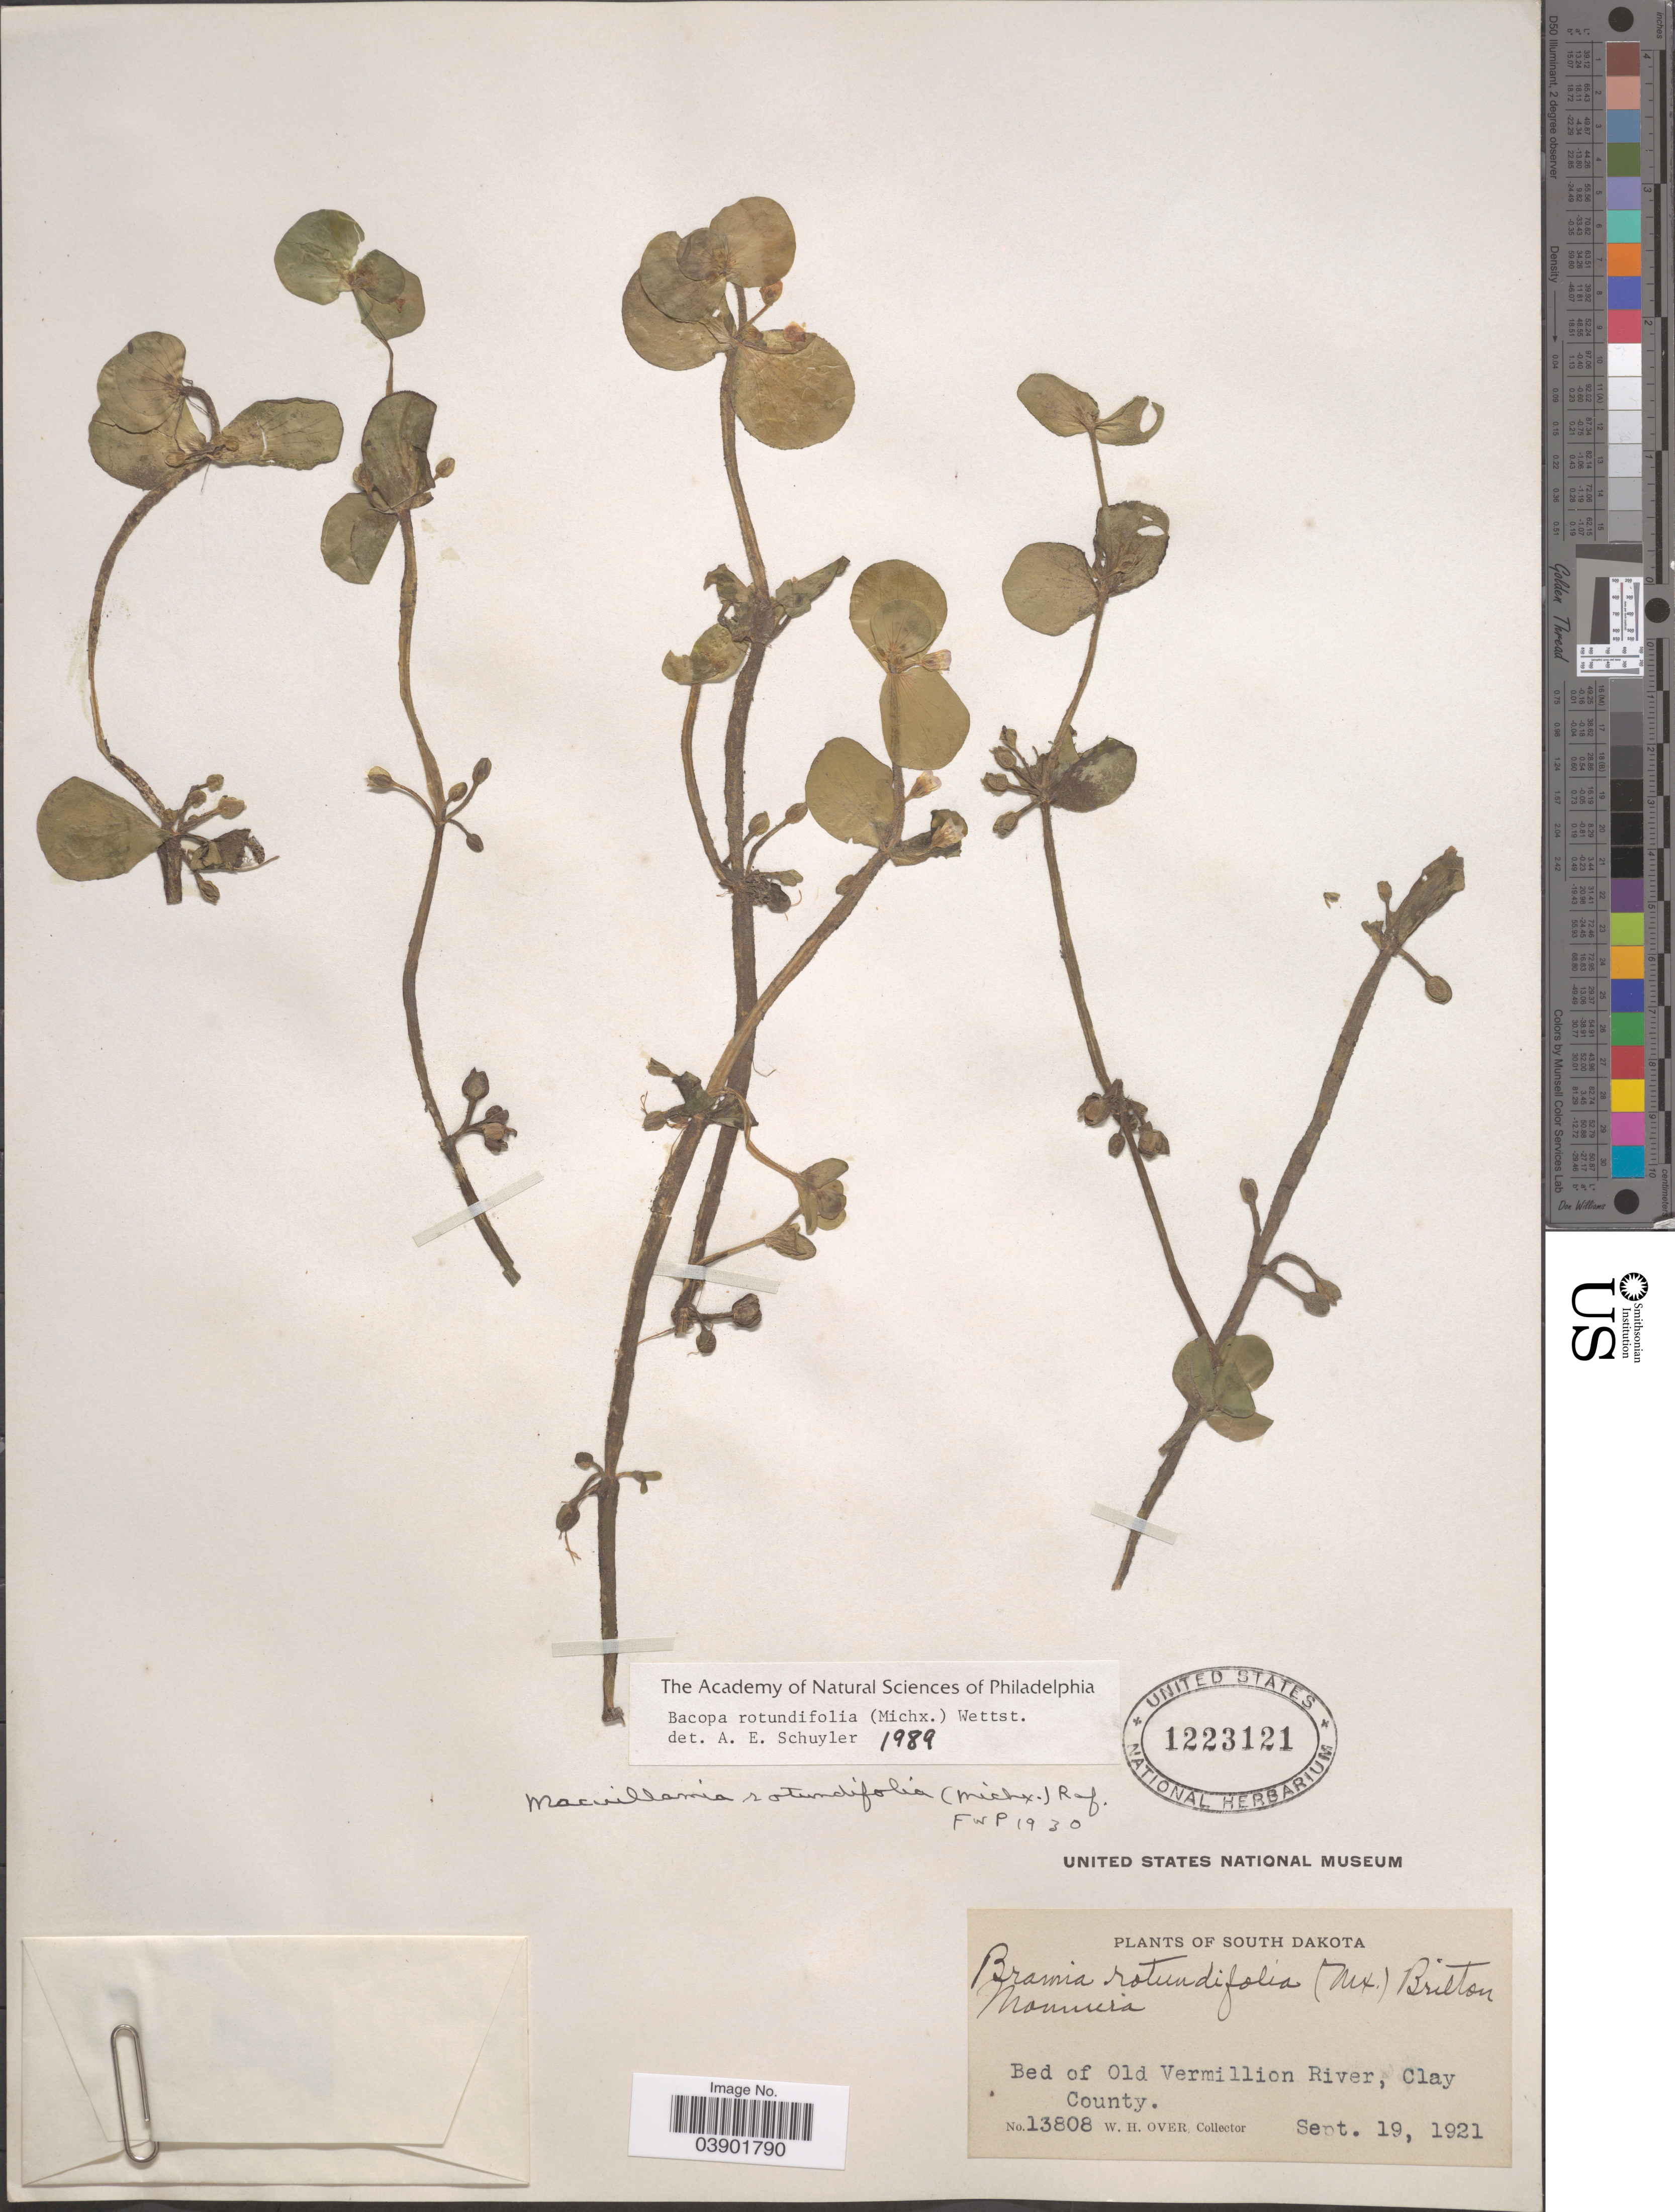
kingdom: Plantae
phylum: Tracheophyta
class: Magnoliopsida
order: Lamiales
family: Plantaginaceae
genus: Bacopa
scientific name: Bacopa rotundifolia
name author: (Michx.) Wettst.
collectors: W. Over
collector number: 13808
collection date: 1921-09-19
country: United States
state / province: South Dakota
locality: Bed of Old Vermillion River, Clay County.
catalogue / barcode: US 1223121